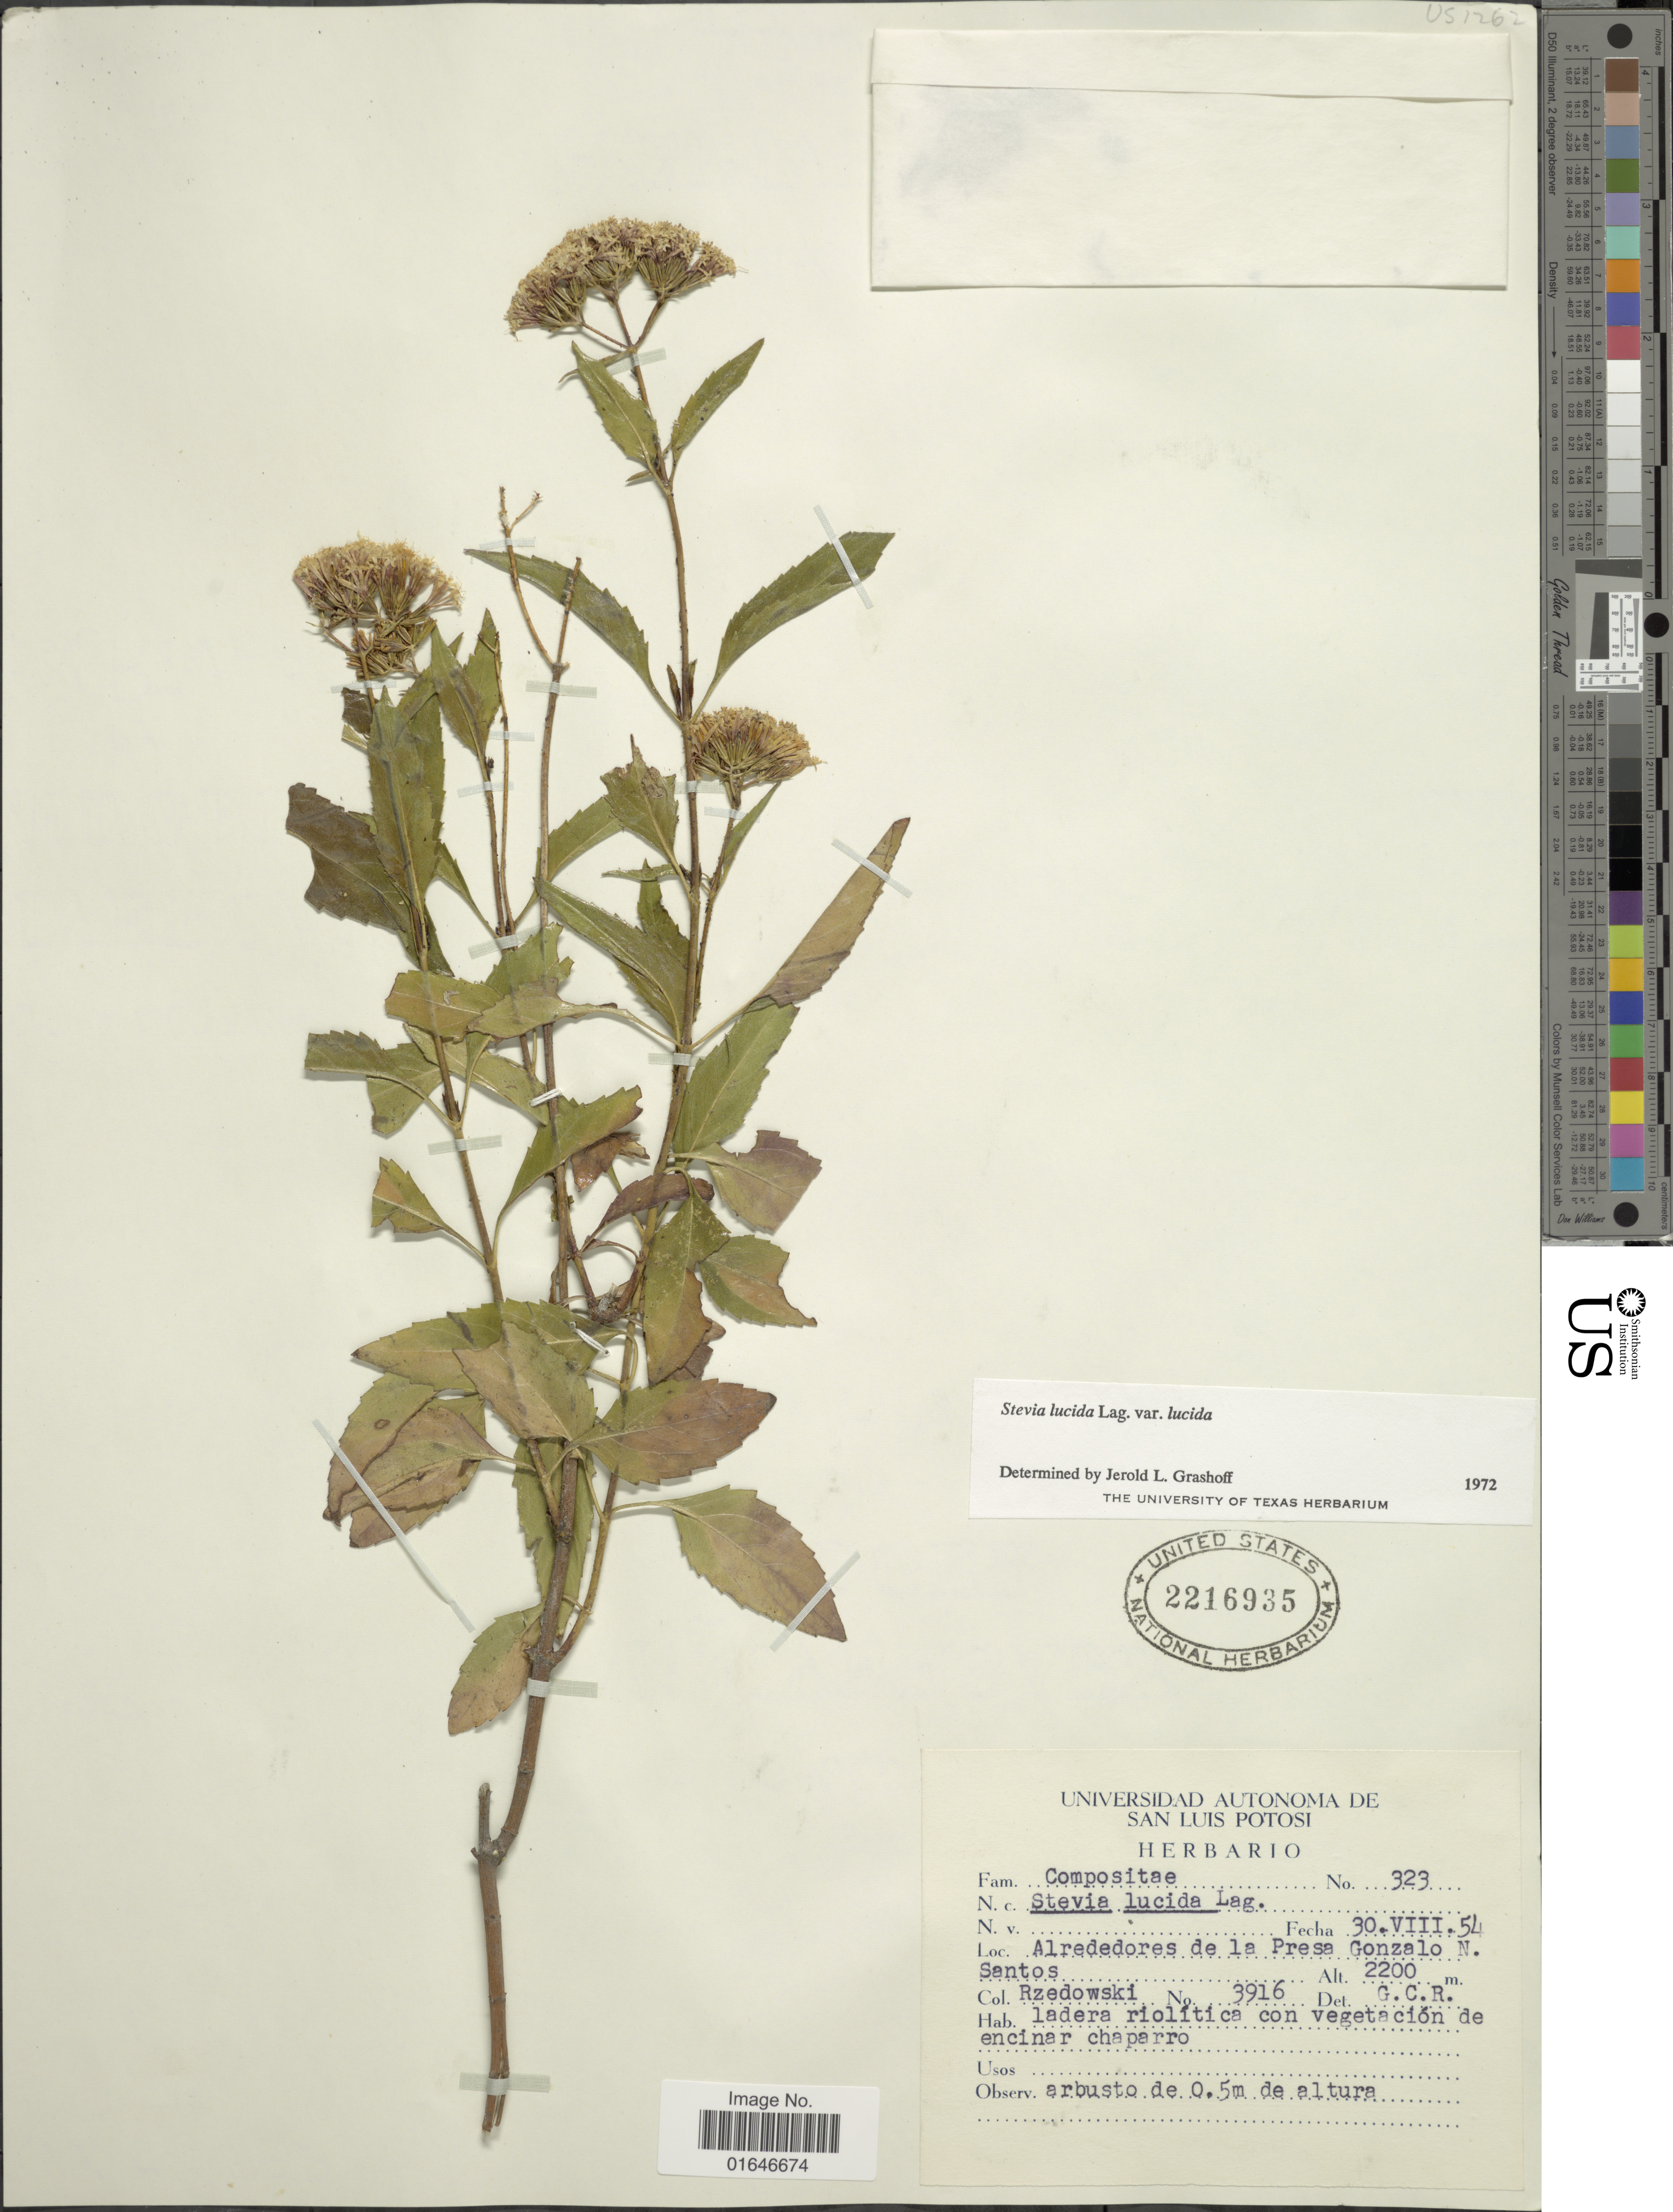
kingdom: Plantae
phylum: Tracheophyta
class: Magnoliopsida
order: Asterales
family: Asteraceae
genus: Stevia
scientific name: Stevia lucida var. lucida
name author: Lag.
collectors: Rzedowski, --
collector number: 3916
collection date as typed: Transcribed d/m/y: 30/8/54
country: Mexico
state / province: San Luis Potosí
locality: Alrededores de la Presa Gonzalo N. Santos.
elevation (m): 2200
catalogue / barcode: US 2216935